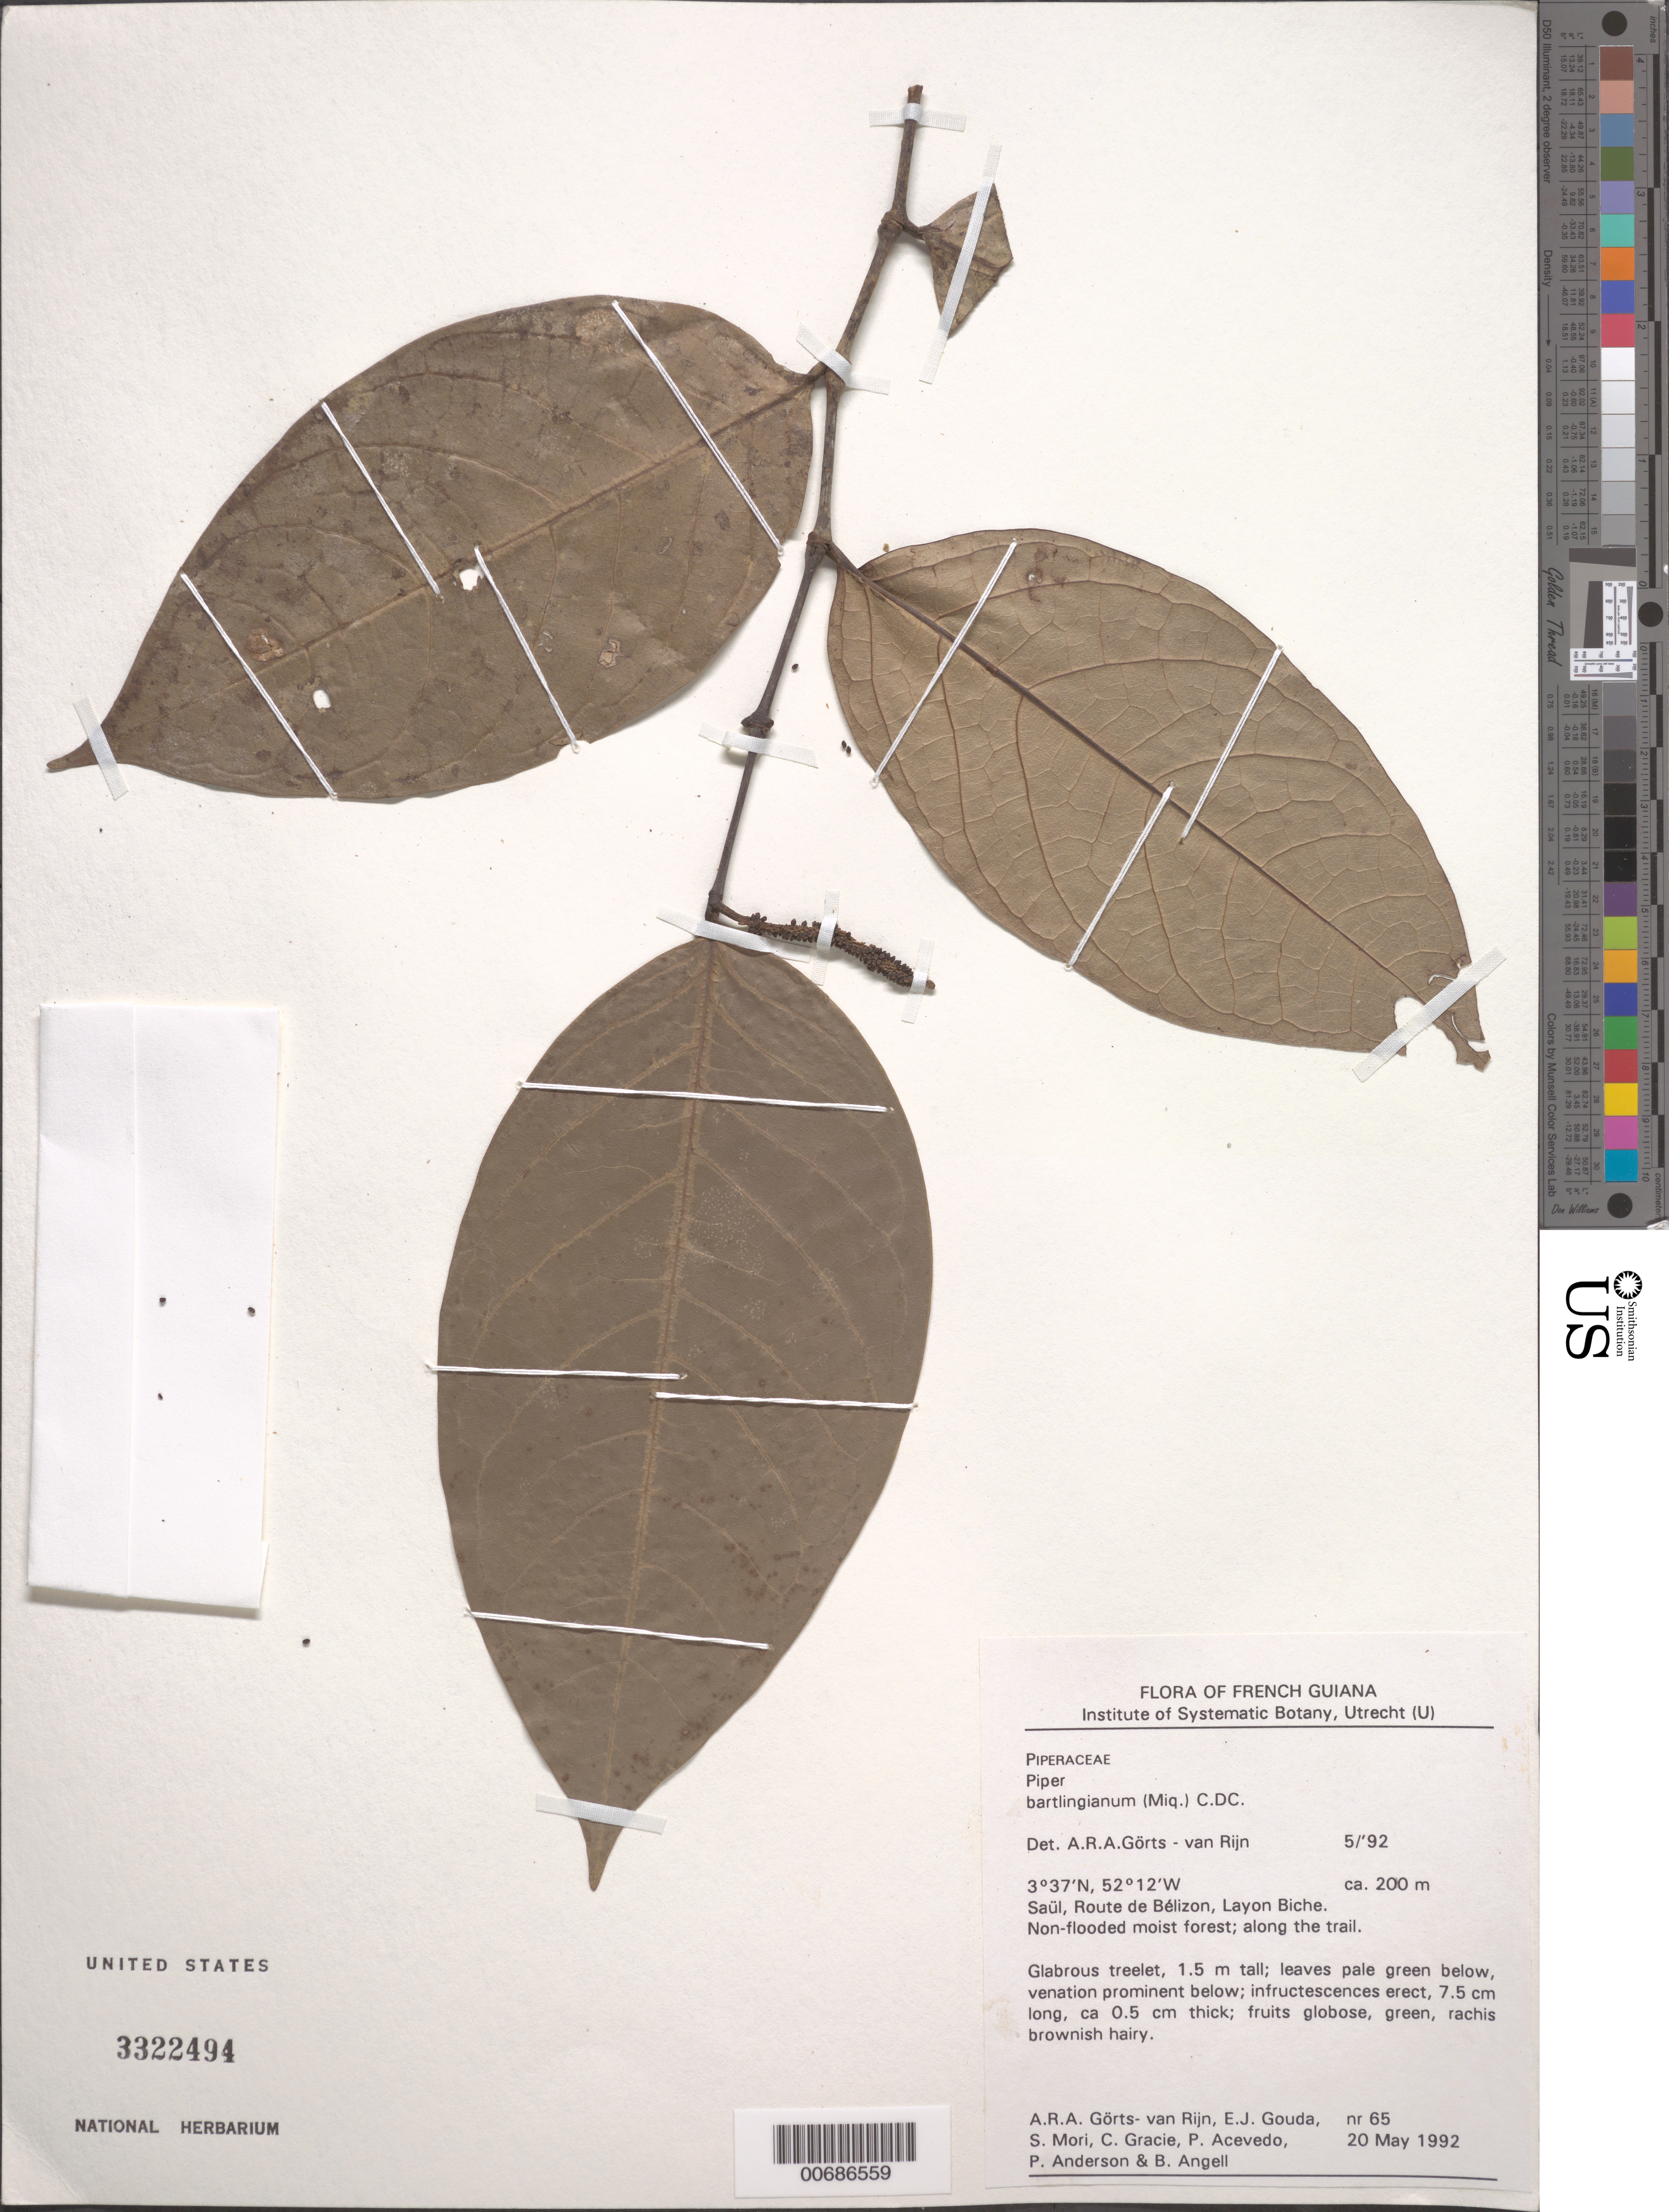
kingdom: Plantae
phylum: Tracheophyta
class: Magnoliopsida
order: Piperales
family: Piperaceae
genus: Piper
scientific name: Piper bartlingianum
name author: (Miq.) C. DC.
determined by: Görts-van Rijn, A. R. A.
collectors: A. .R. A. Görts-van Rijn, E. J. Gouda, S. Mori, C. A. Gracie, P. Acevedo-Rodr., -- Anderson & Bobbi Angell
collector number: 65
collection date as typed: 20-May-92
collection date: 1992-05-20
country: French Guiana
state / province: Saint-Laurent-du-Maroni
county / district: Saül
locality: Route de Bélizon, Layon Biche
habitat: Non-flooded moist forest; along the trail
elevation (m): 200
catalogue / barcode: US 3322494